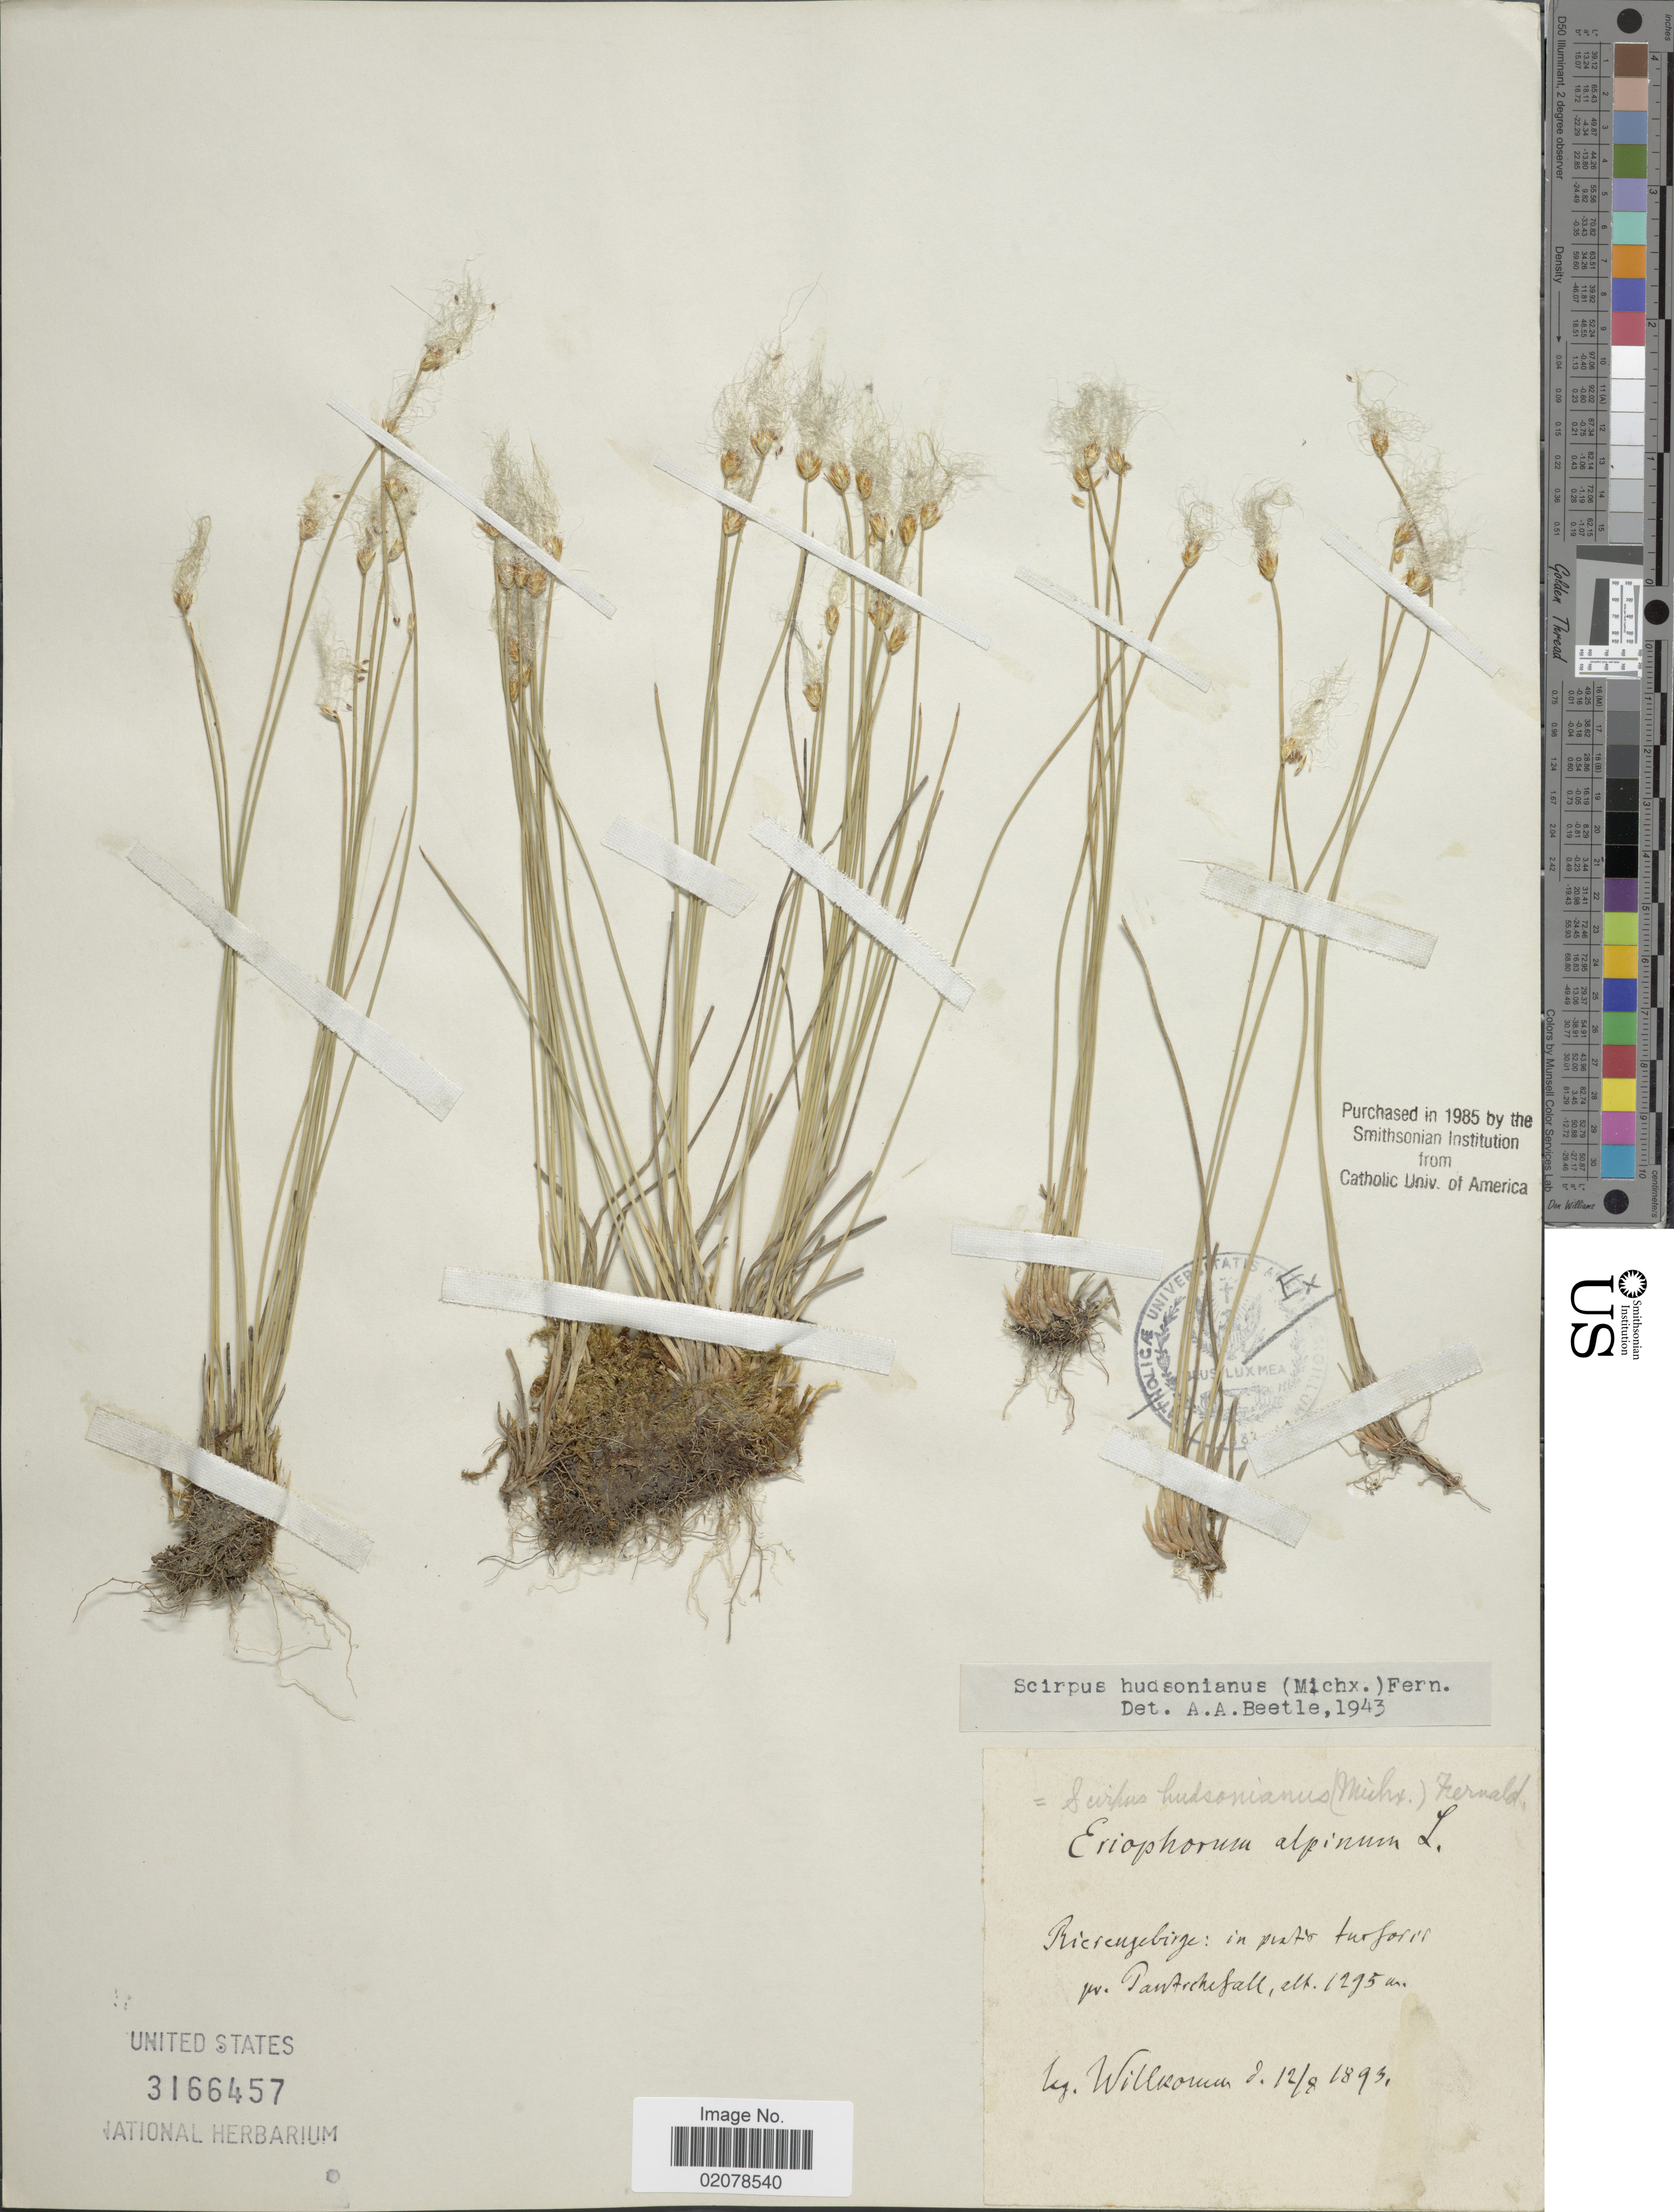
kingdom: Plantae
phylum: Tracheophyta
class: Liliopsida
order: Poales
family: Cyperaceae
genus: Trichophorum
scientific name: Trichophorum alpinum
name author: (L.) Pers.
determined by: Strong, M. T., (US), Smithsonian Institution - National Museum of Natural History (UNITED STATES)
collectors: -. Willkomm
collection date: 1893-08-12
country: Poland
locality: Riesengebirge: in puto turforir pr. Pantrehefall [interpreted]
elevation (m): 1295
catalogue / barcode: US 3166457